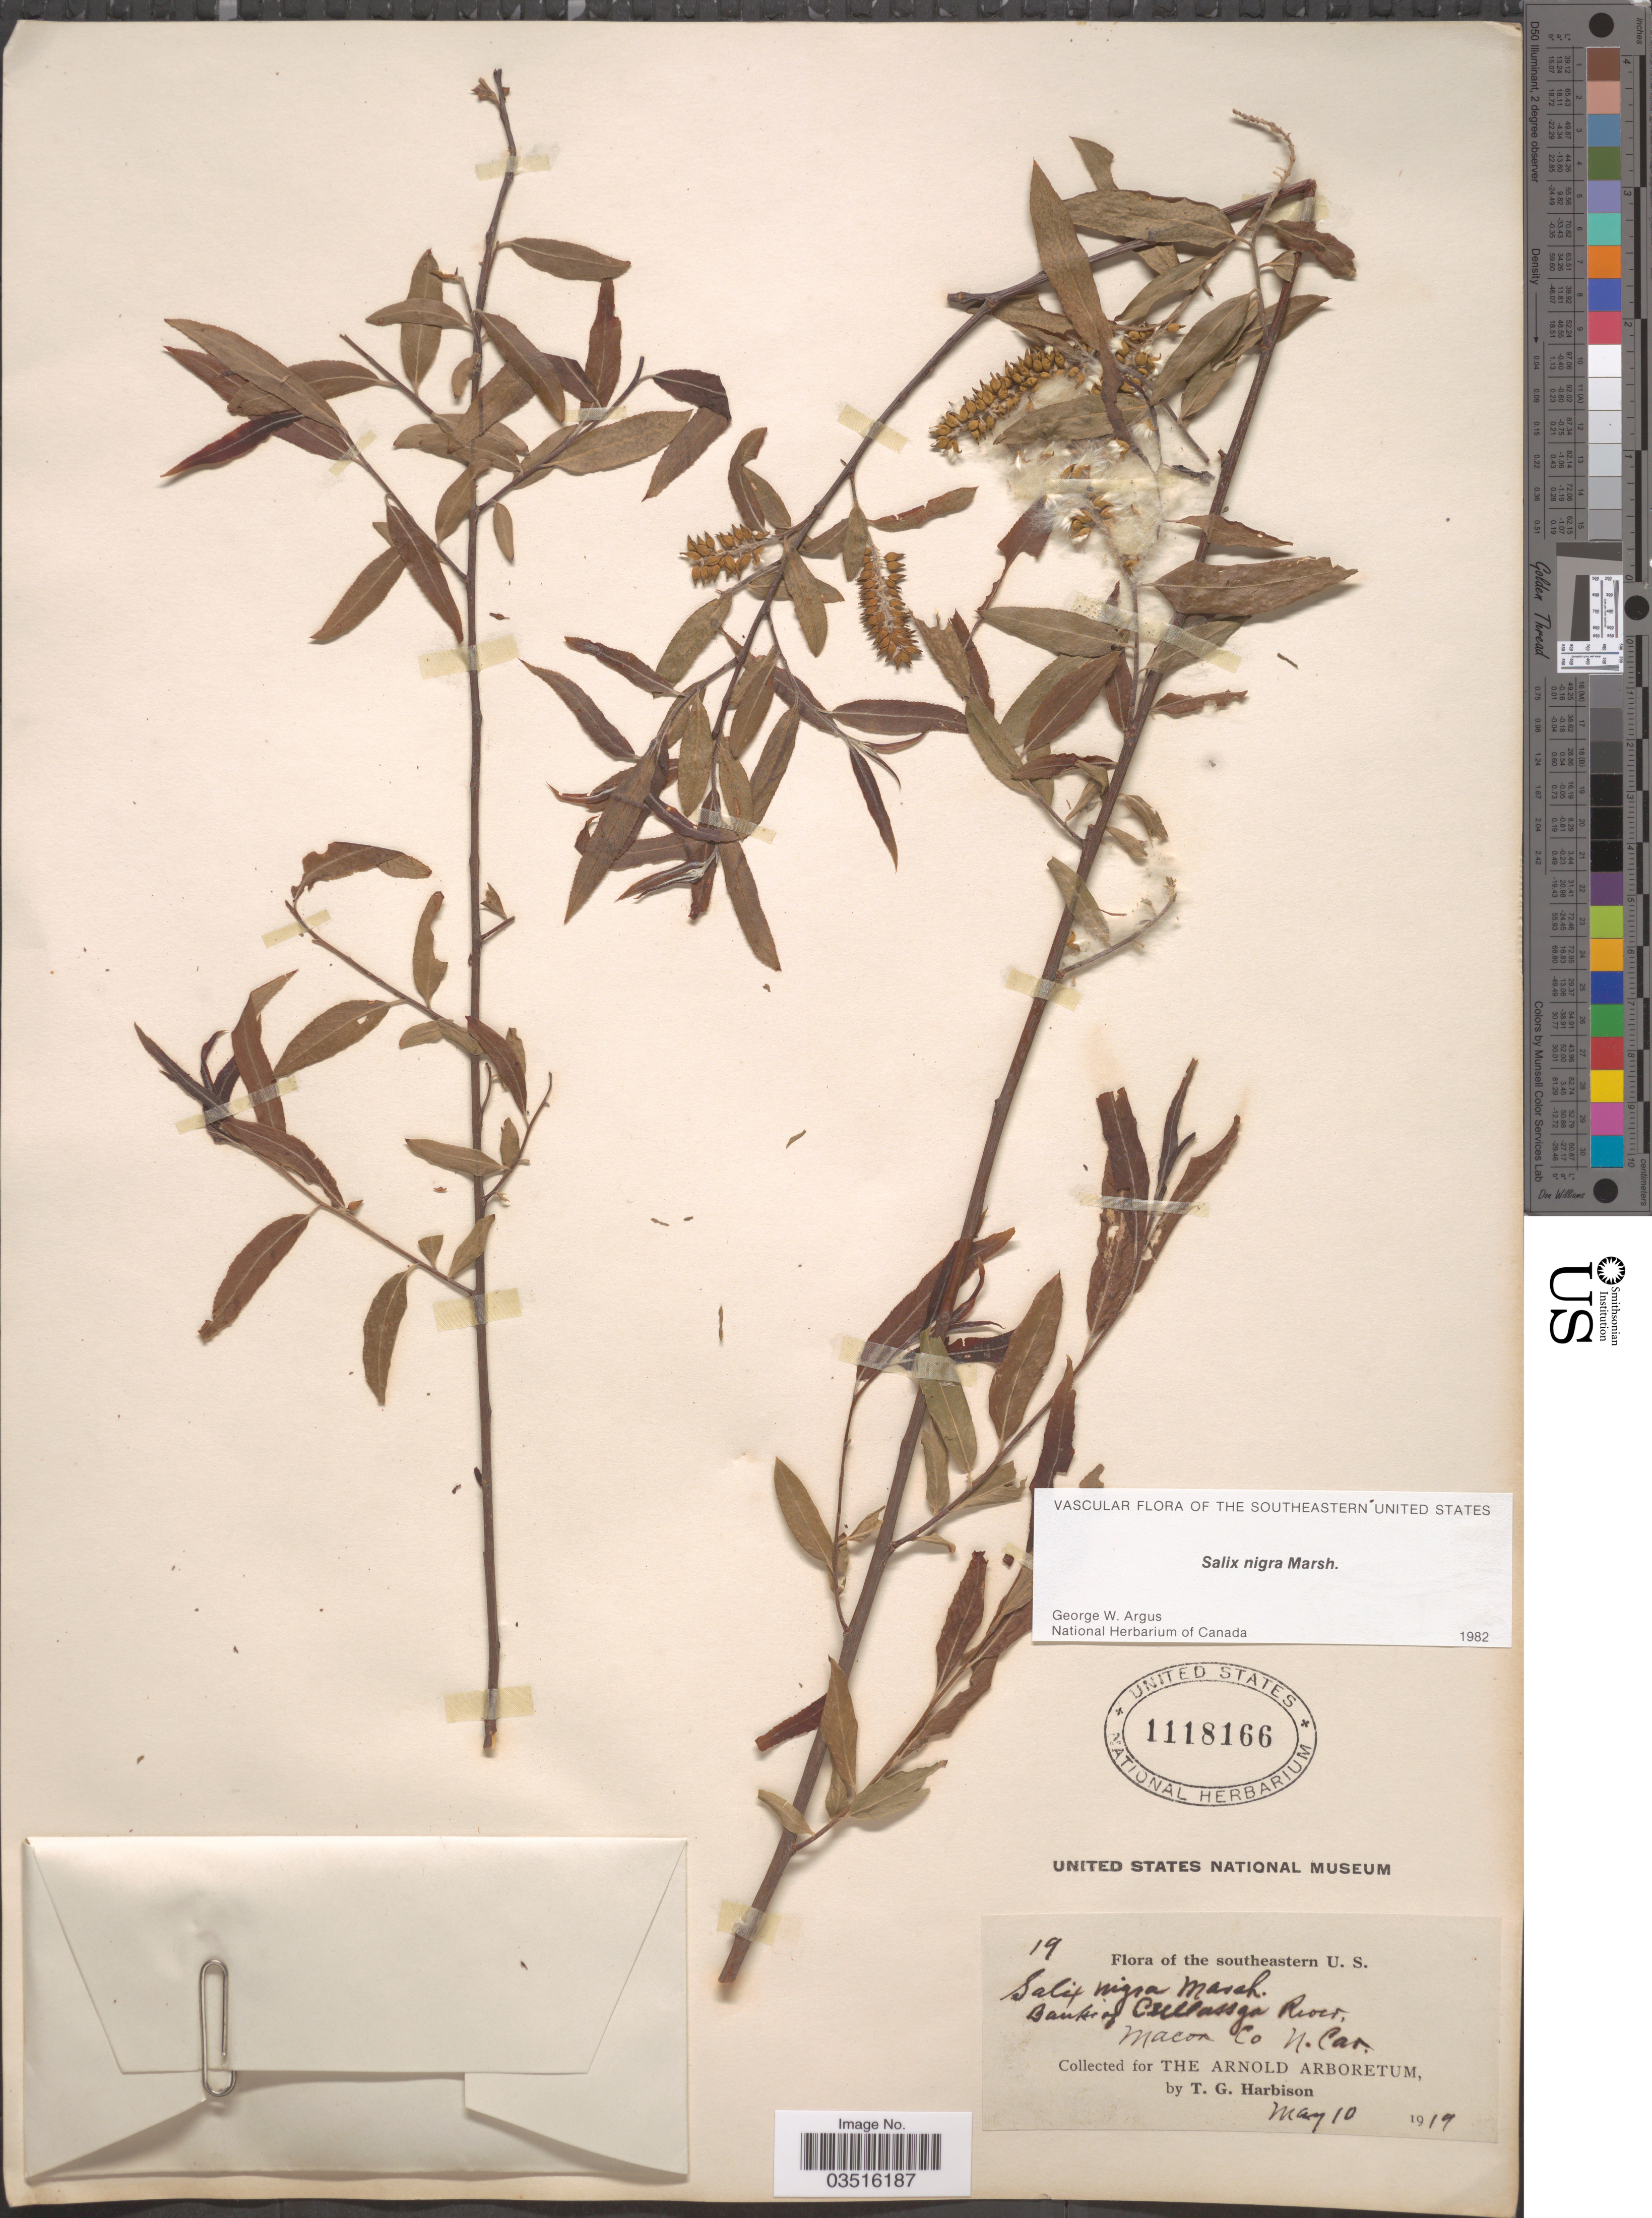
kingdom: Plantae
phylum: Tracheophyta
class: Magnoliopsida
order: Malpighiales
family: Salicaceae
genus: Salix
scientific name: Salix nigra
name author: Marshall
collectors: T. Harbison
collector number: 19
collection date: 1919-05-10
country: United States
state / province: North Carolina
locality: Southeastern U.S. Banks of Cullassja River. Macon Co.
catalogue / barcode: US 1118166